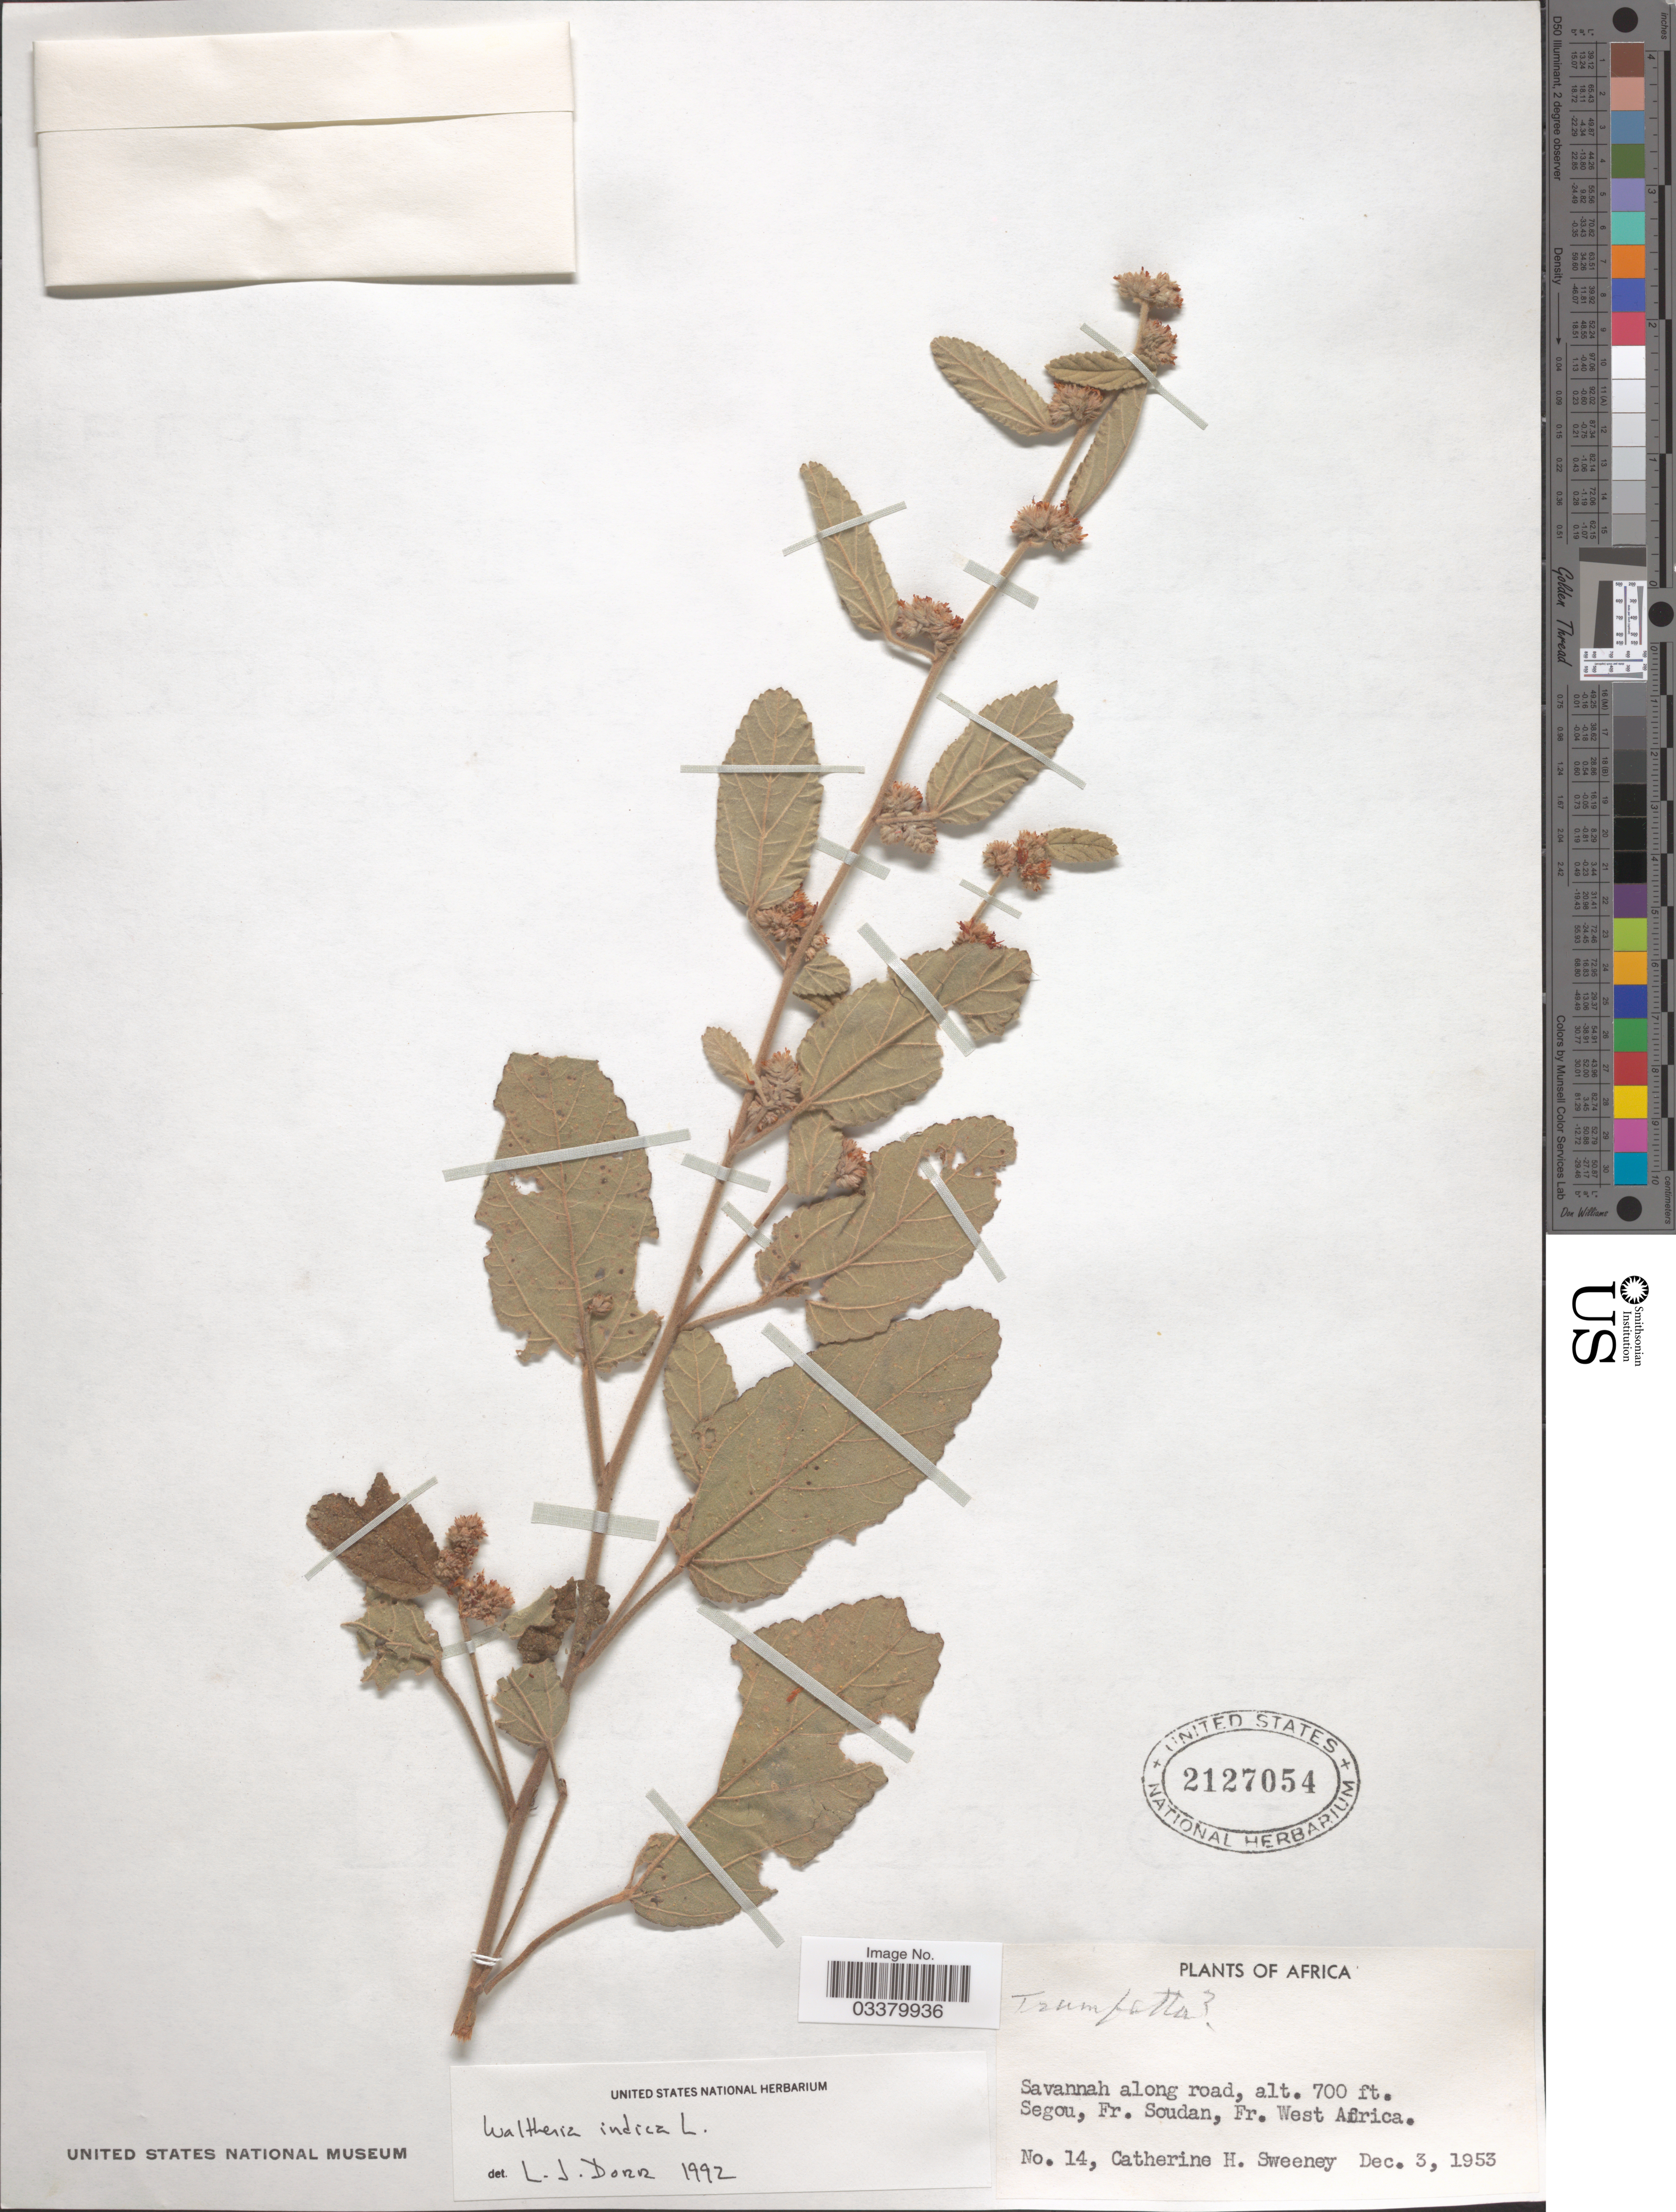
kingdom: Plantae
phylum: Tracheophyta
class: Magnoliopsida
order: Malvales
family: Malvaceae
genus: Waltheria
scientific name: Waltheria indica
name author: L.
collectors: C. Sweeney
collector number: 14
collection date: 1953-12-03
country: Mali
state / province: Segou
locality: Savannah along road, Segou, Fr. Soudan, Fr. West Africa.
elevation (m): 213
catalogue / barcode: US 2127054